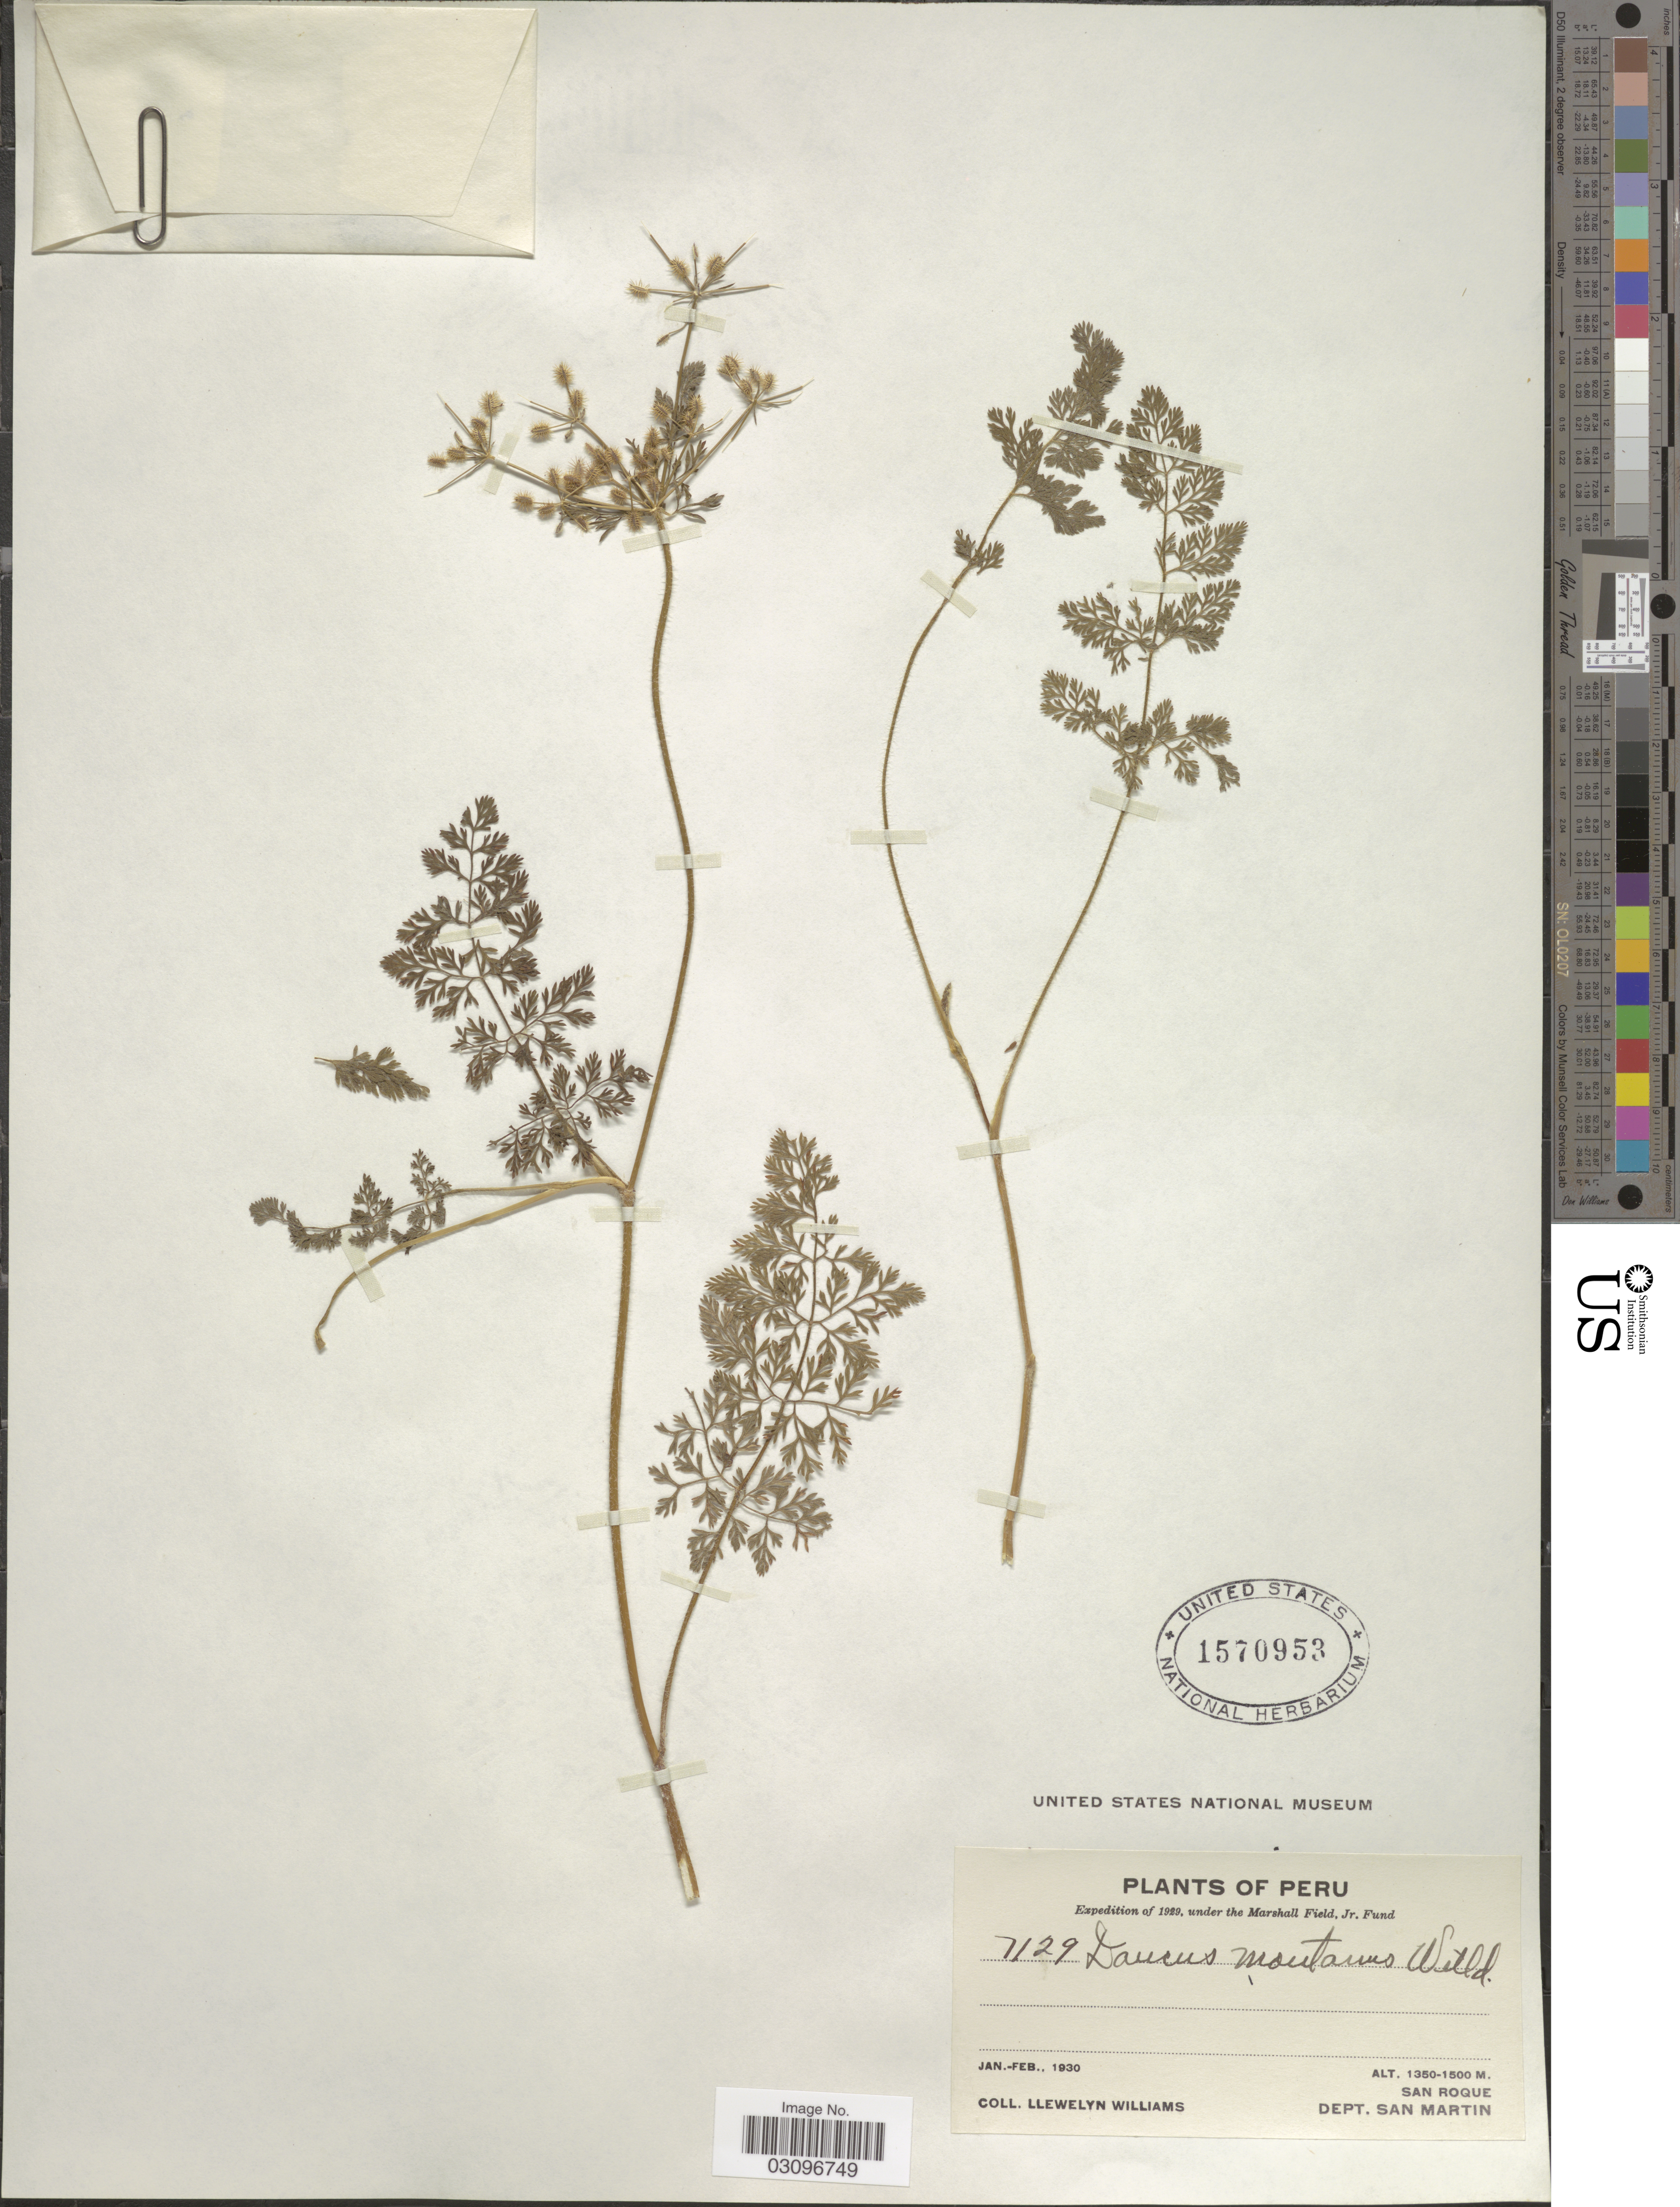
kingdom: Plantae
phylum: Tracheophyta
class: Magnoliopsida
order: Apiales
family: Apiaceae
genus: Daucus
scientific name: Daucus montanus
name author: Humb. & Bonpl. ex Spreng.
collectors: Ll. Williams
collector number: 7129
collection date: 1930-01/1930-02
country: Peru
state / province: San Martín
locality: San Roque. Dept. San Martin.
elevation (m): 1350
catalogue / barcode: US 1570953